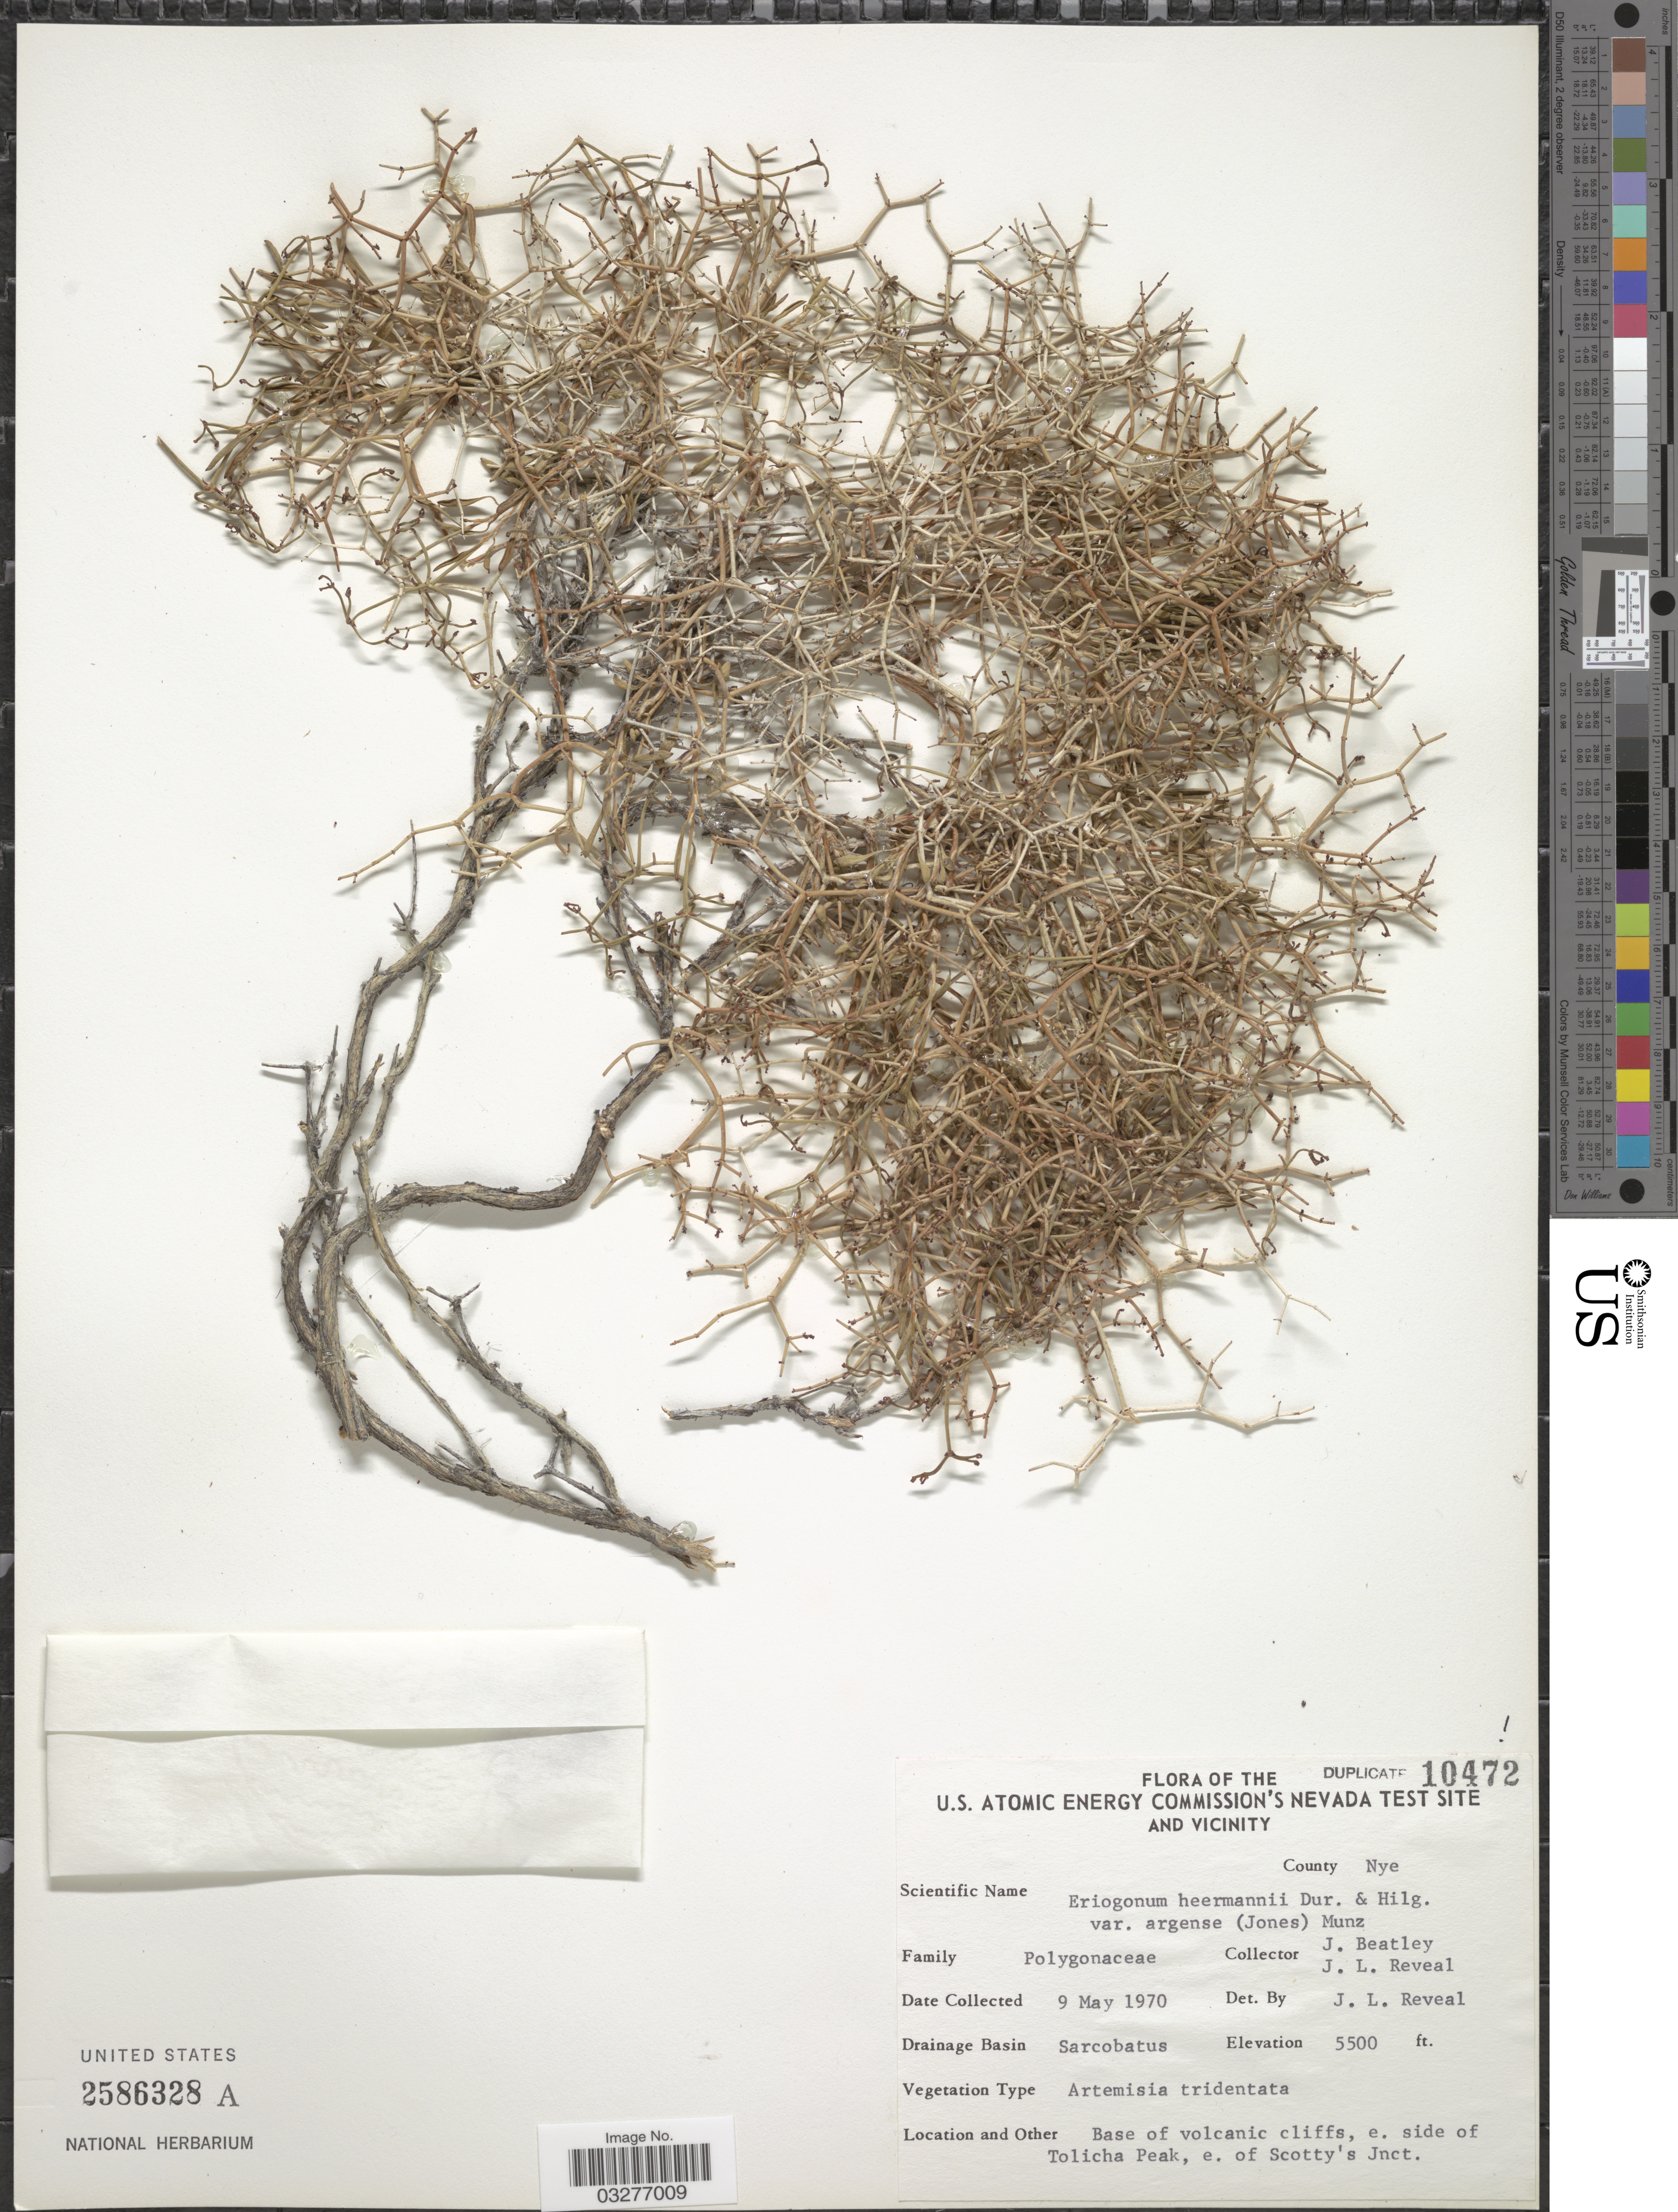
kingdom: Plantae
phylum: Tracheophyta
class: Magnoliopsida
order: Caryophyllales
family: Polygonaceae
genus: Eriogonum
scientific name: Eriogonum heermannii var. argense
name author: (M.E. Jones) Munz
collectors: J. C. Beatley & J. L. Reveal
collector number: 10472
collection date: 1970-05-09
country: United States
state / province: Nevada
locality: U.S. Atomic Energy Commission's Nevada Test Site and Vicinity. County Nye. Drainage Basin Sacrobatus. Base of volcanic cliffs, e. side of Tolicha Peak, e. of Scotty's Jnct.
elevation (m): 1676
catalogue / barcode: US 2586328A